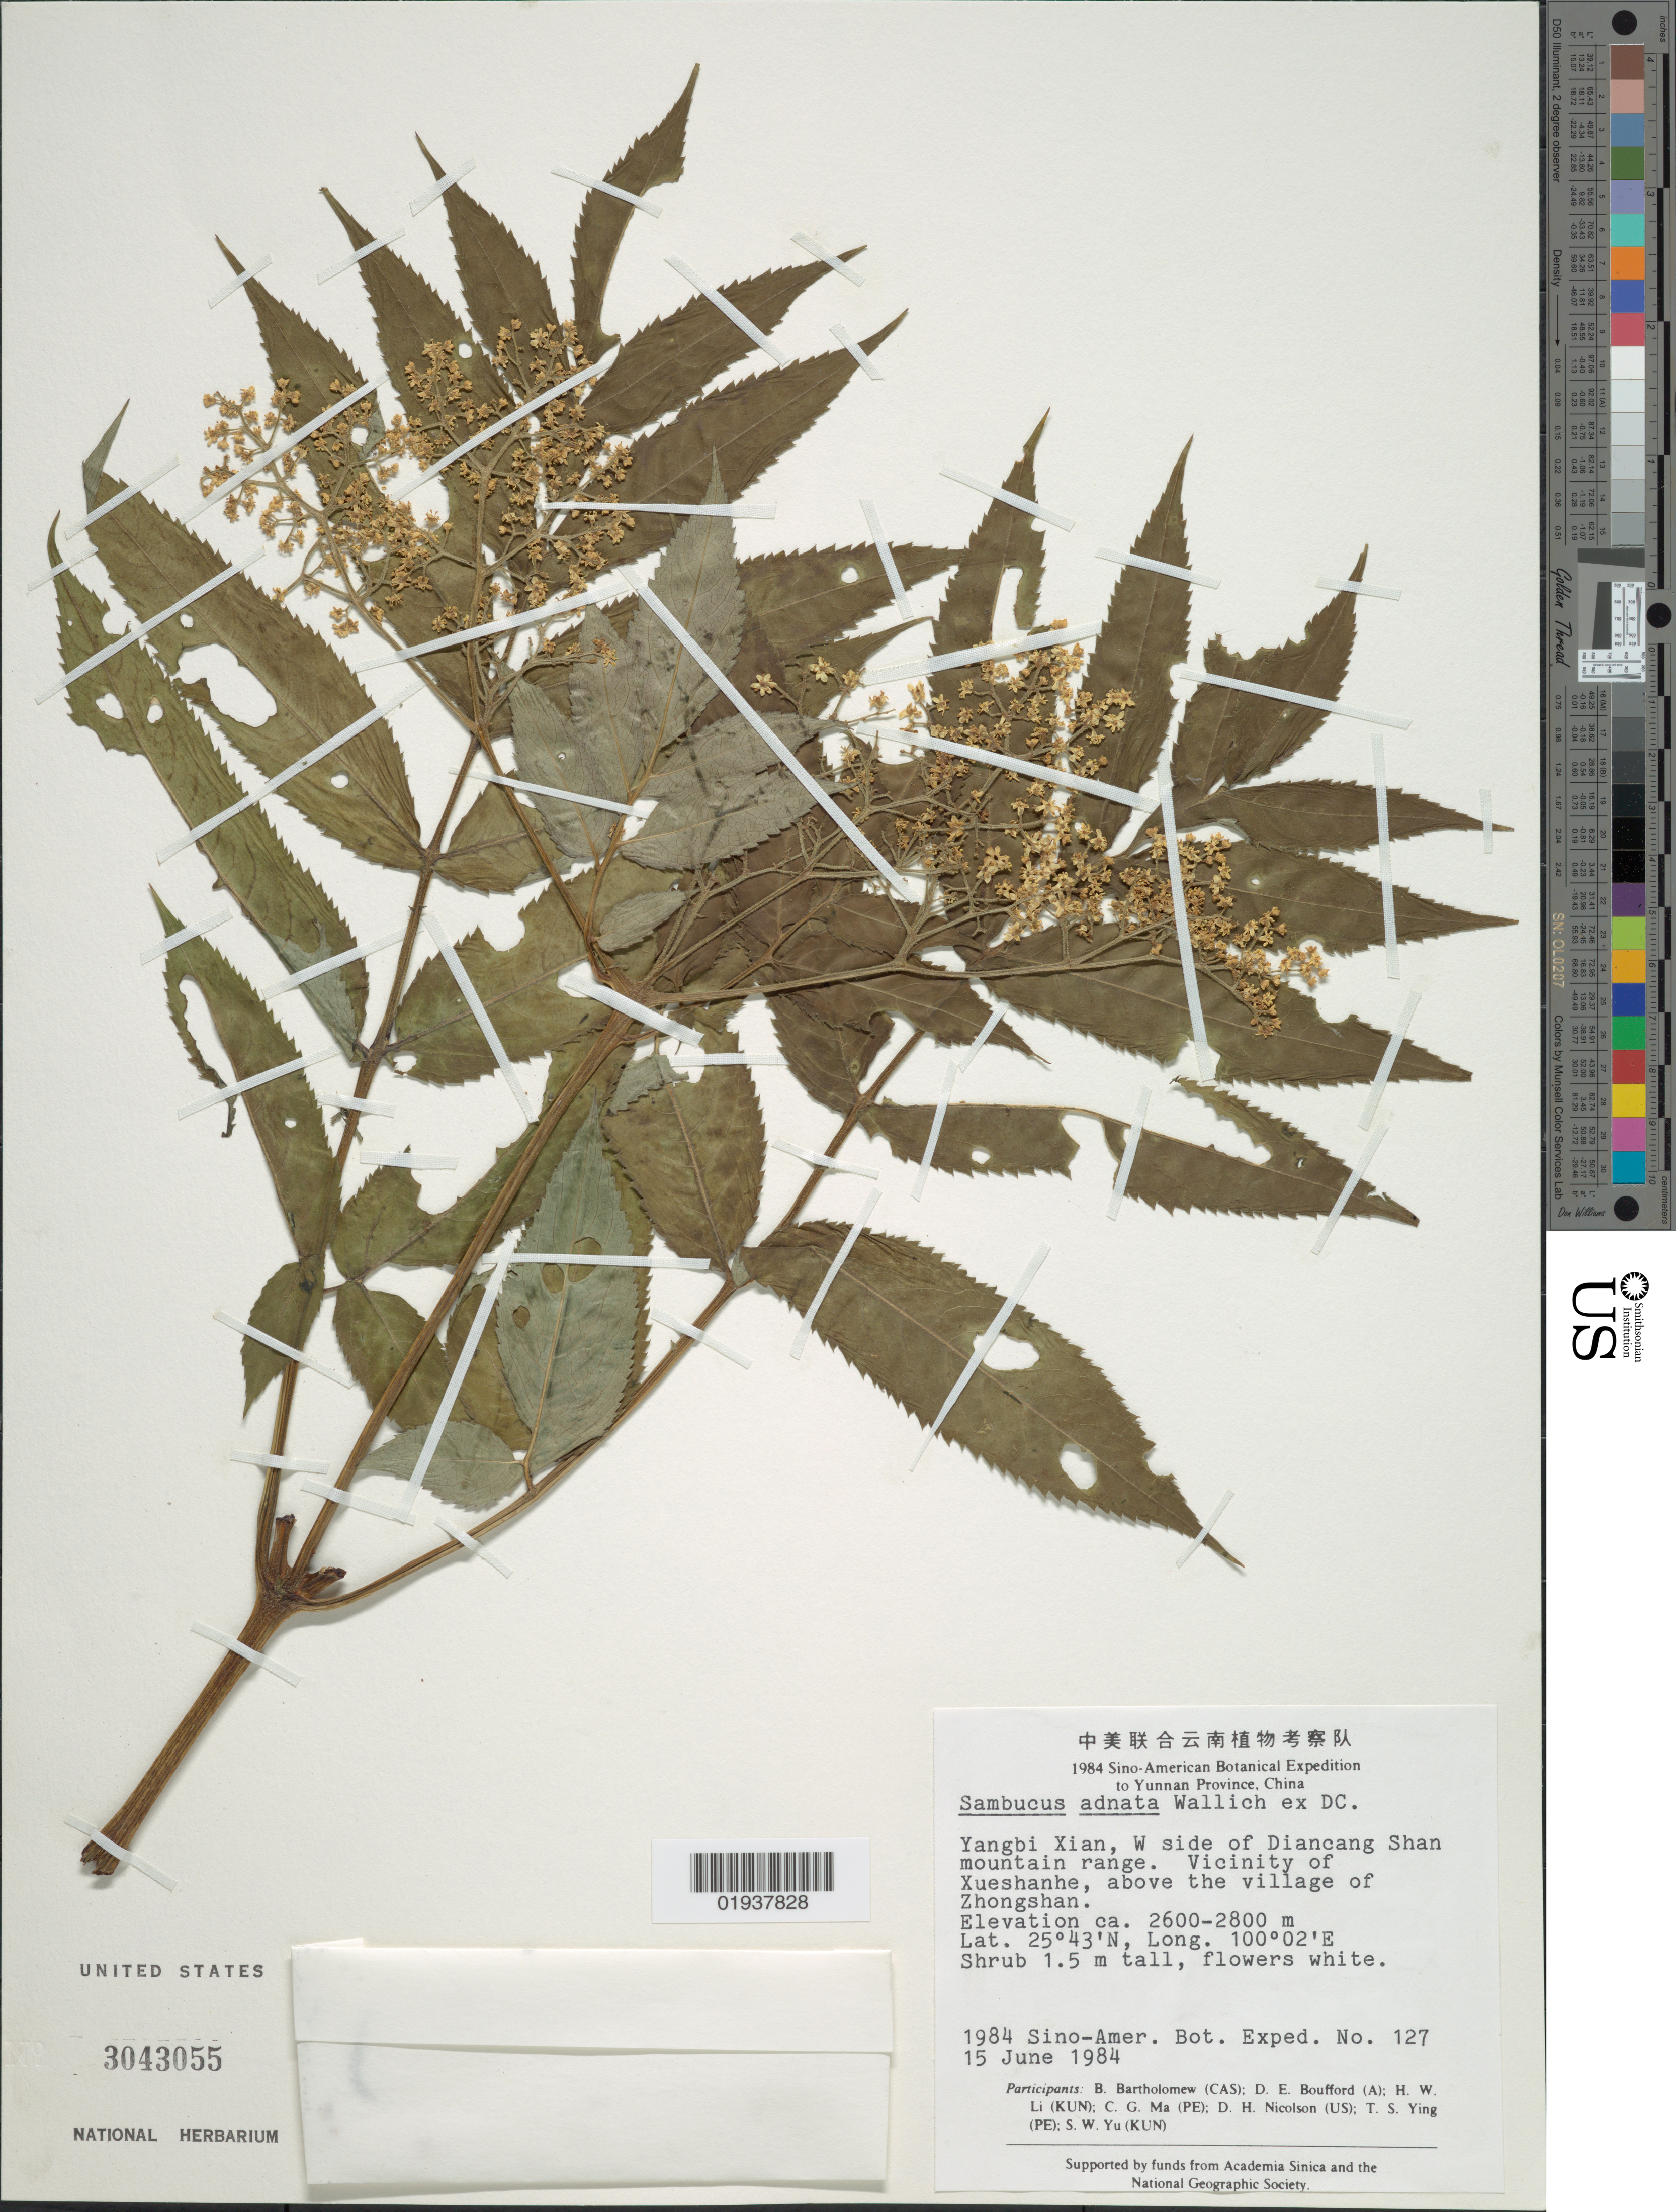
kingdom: Plantae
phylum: Tracheophyta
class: Magnoliopsida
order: Dipsacales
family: Viburnaceae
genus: Sambucus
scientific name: Sambucus adnata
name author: Wall. ex DC.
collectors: Sino-Amer. Bot. Exped. 1984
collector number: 127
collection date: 1984-06-15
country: China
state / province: Yunnan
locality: Yunnan Province. Yangbi Xian, W side of Diancang Shan mountain range. Vicinity of Xueshanhe, above the village of Zhongshan.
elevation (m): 2600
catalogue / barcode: US 3043055